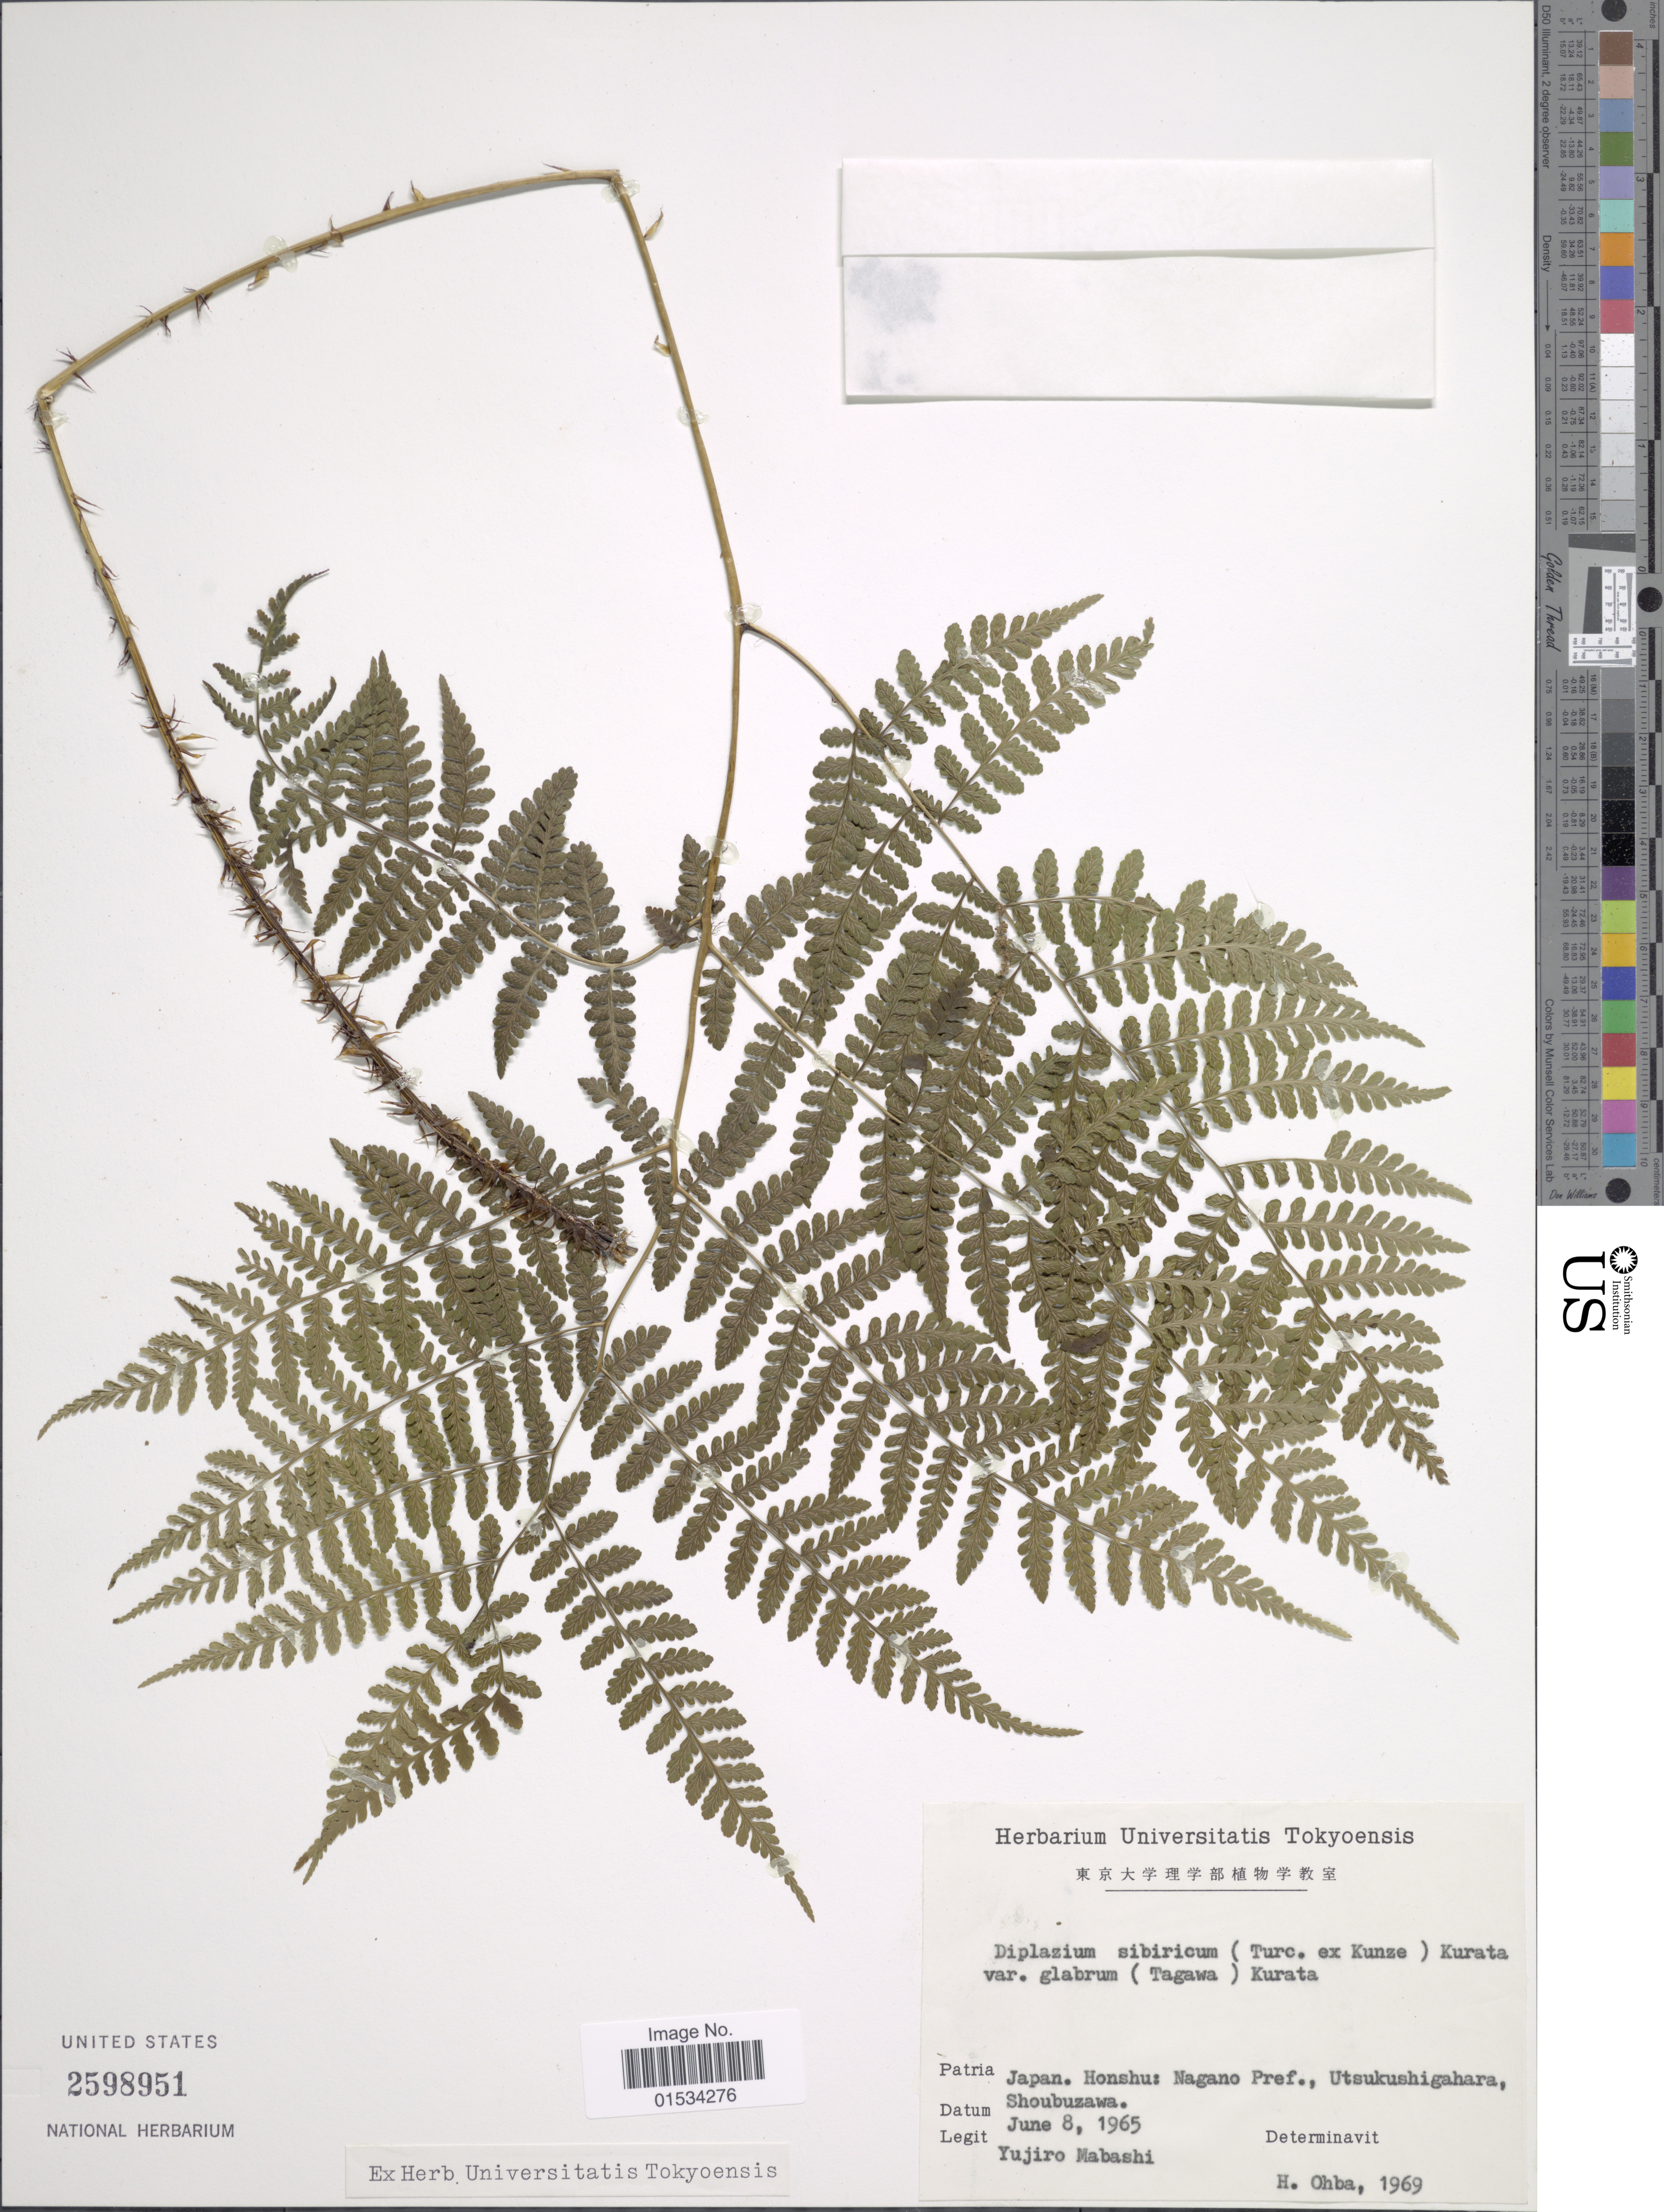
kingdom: Plantae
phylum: Tracheophyta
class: Polypodiopsida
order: Polypodiales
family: Athyriaceae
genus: Diplazium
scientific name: Diplazium sibiricum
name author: (Turcz. ex Kunze) Sa. Kurata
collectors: Y. Mabashi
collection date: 1965-06-08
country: Japan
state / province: Nagano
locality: Honshu: Utsukushigahara, Shoubuzawa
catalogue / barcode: US 2598951